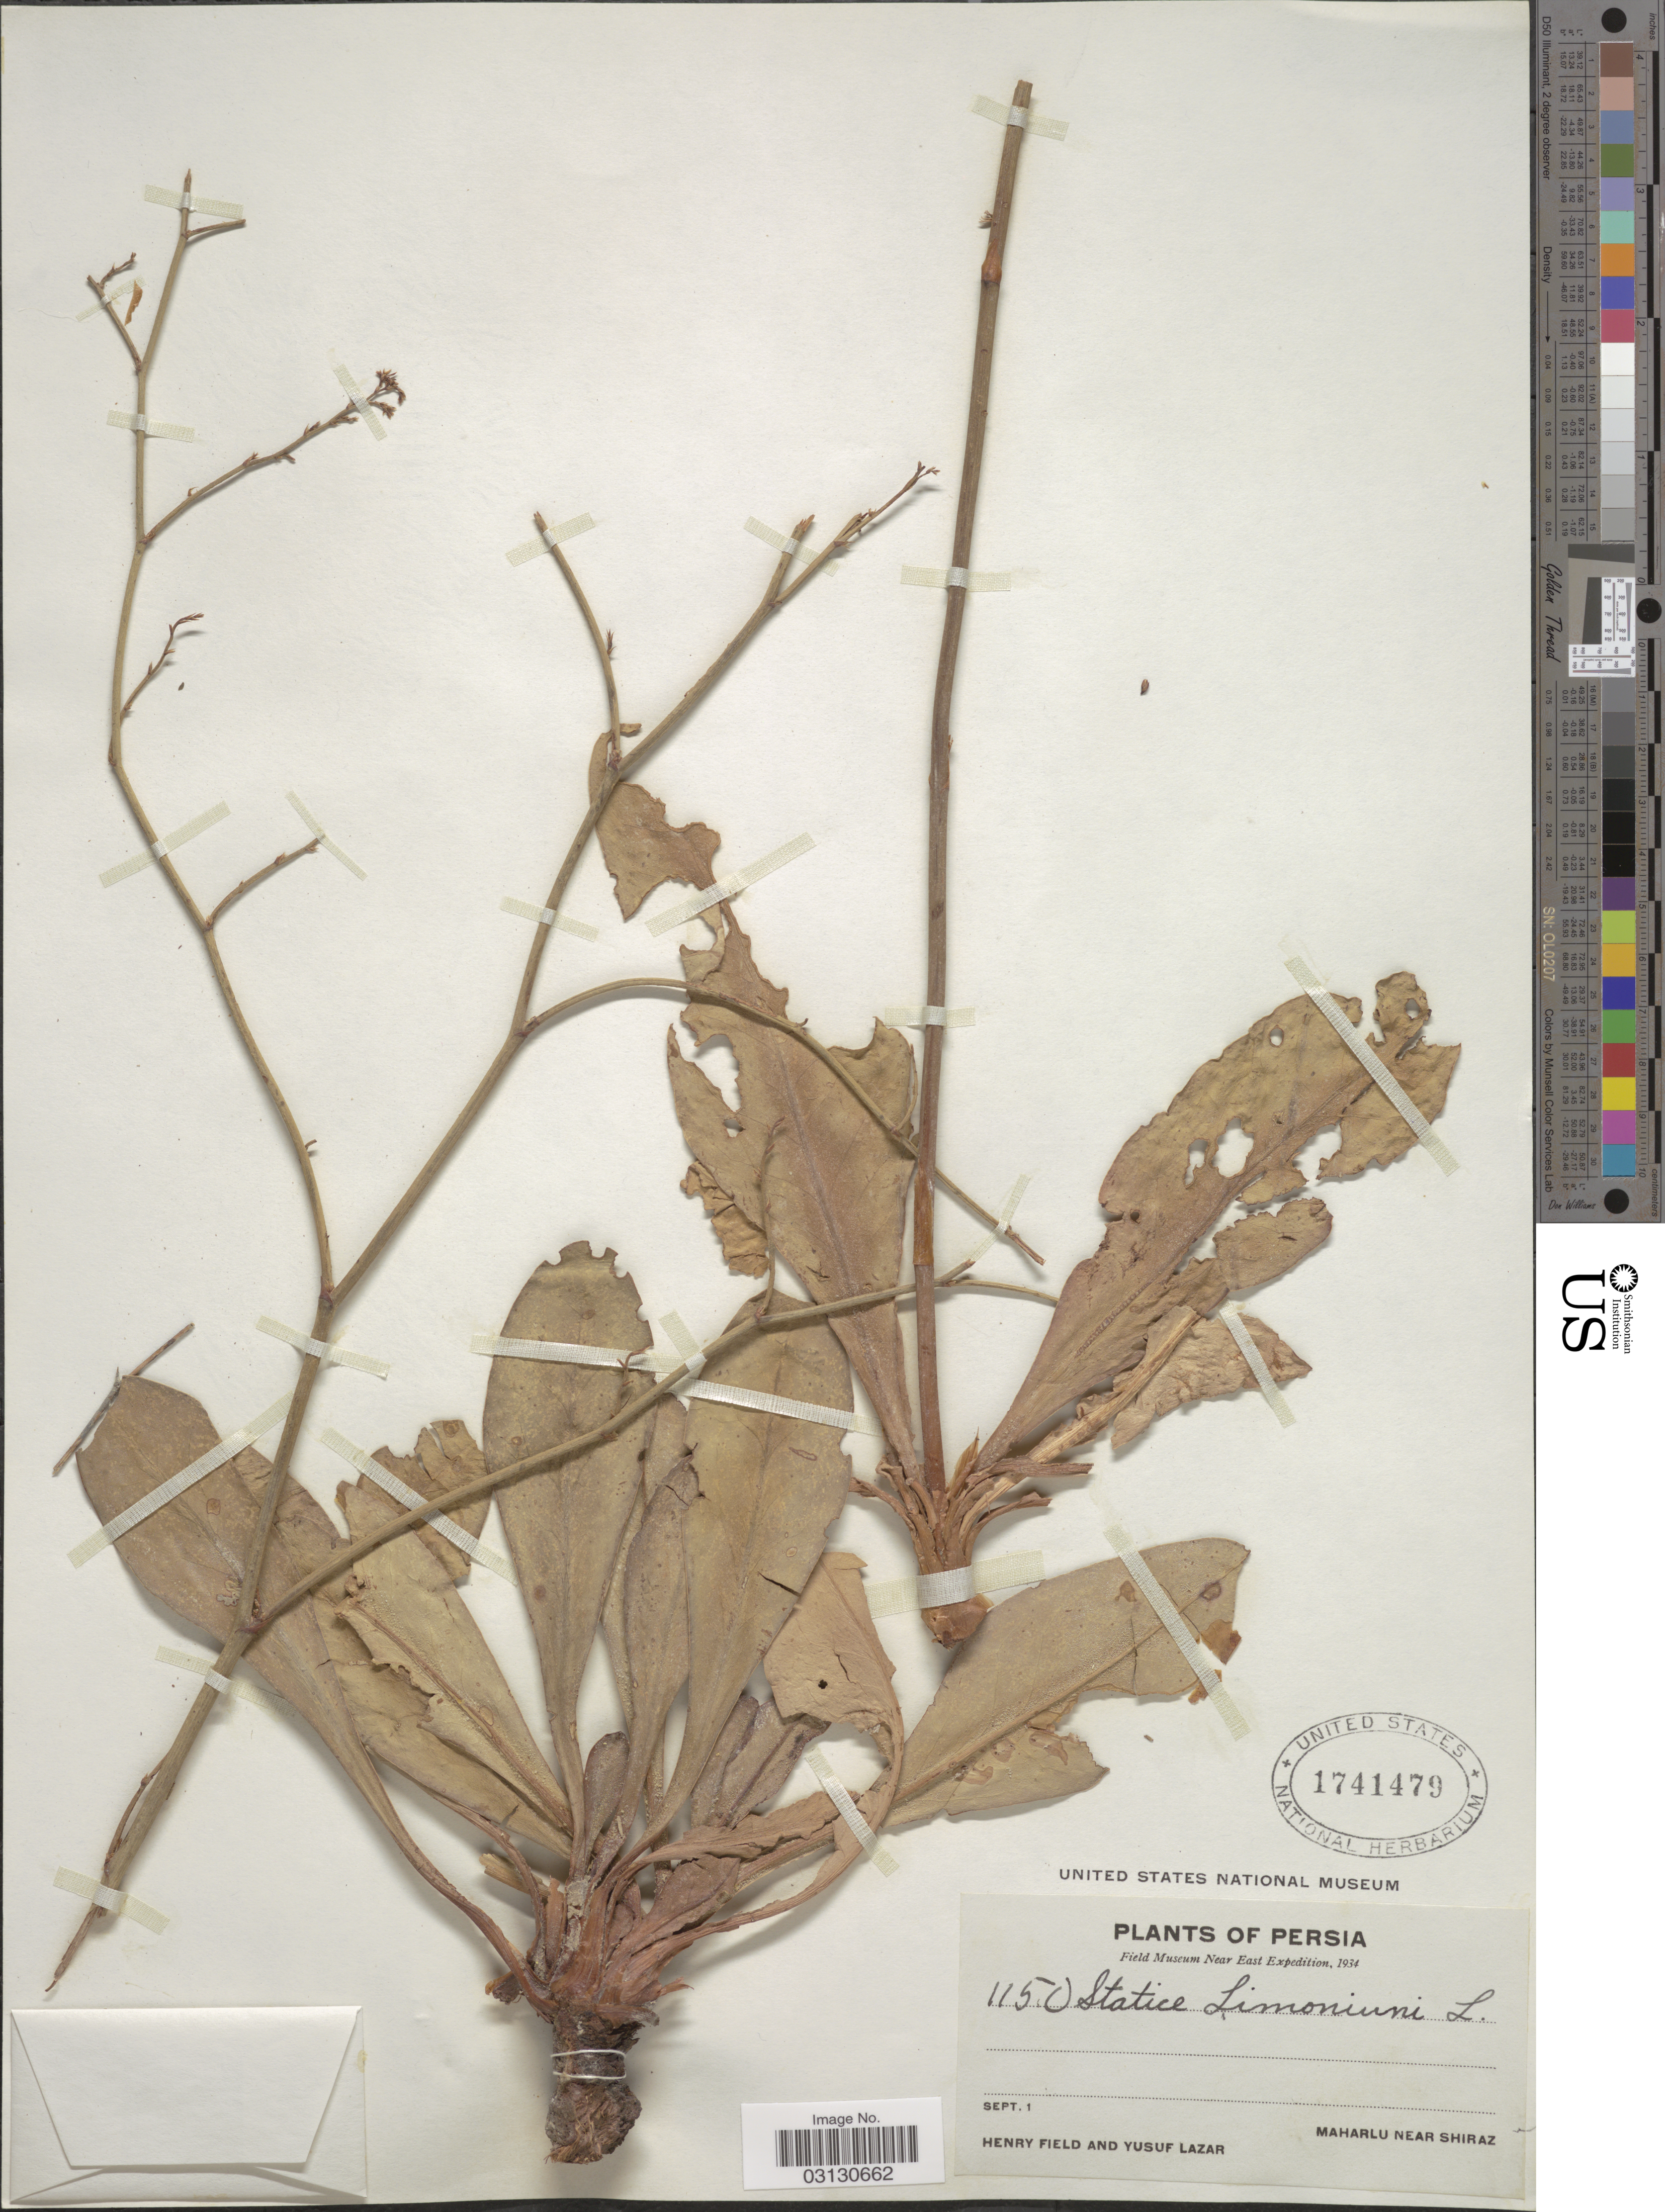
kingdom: Plantae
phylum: Tracheophyta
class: Magnoliopsida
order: Caryophyllales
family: Plumbaginaceae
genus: Limonium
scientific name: Limonium limonium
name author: (L.) A.Lyons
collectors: H. Field & Y. Lazar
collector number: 1150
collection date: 1934-09-01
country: Iran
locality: Maharlu near Shiraz. Near East.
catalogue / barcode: US 1741479